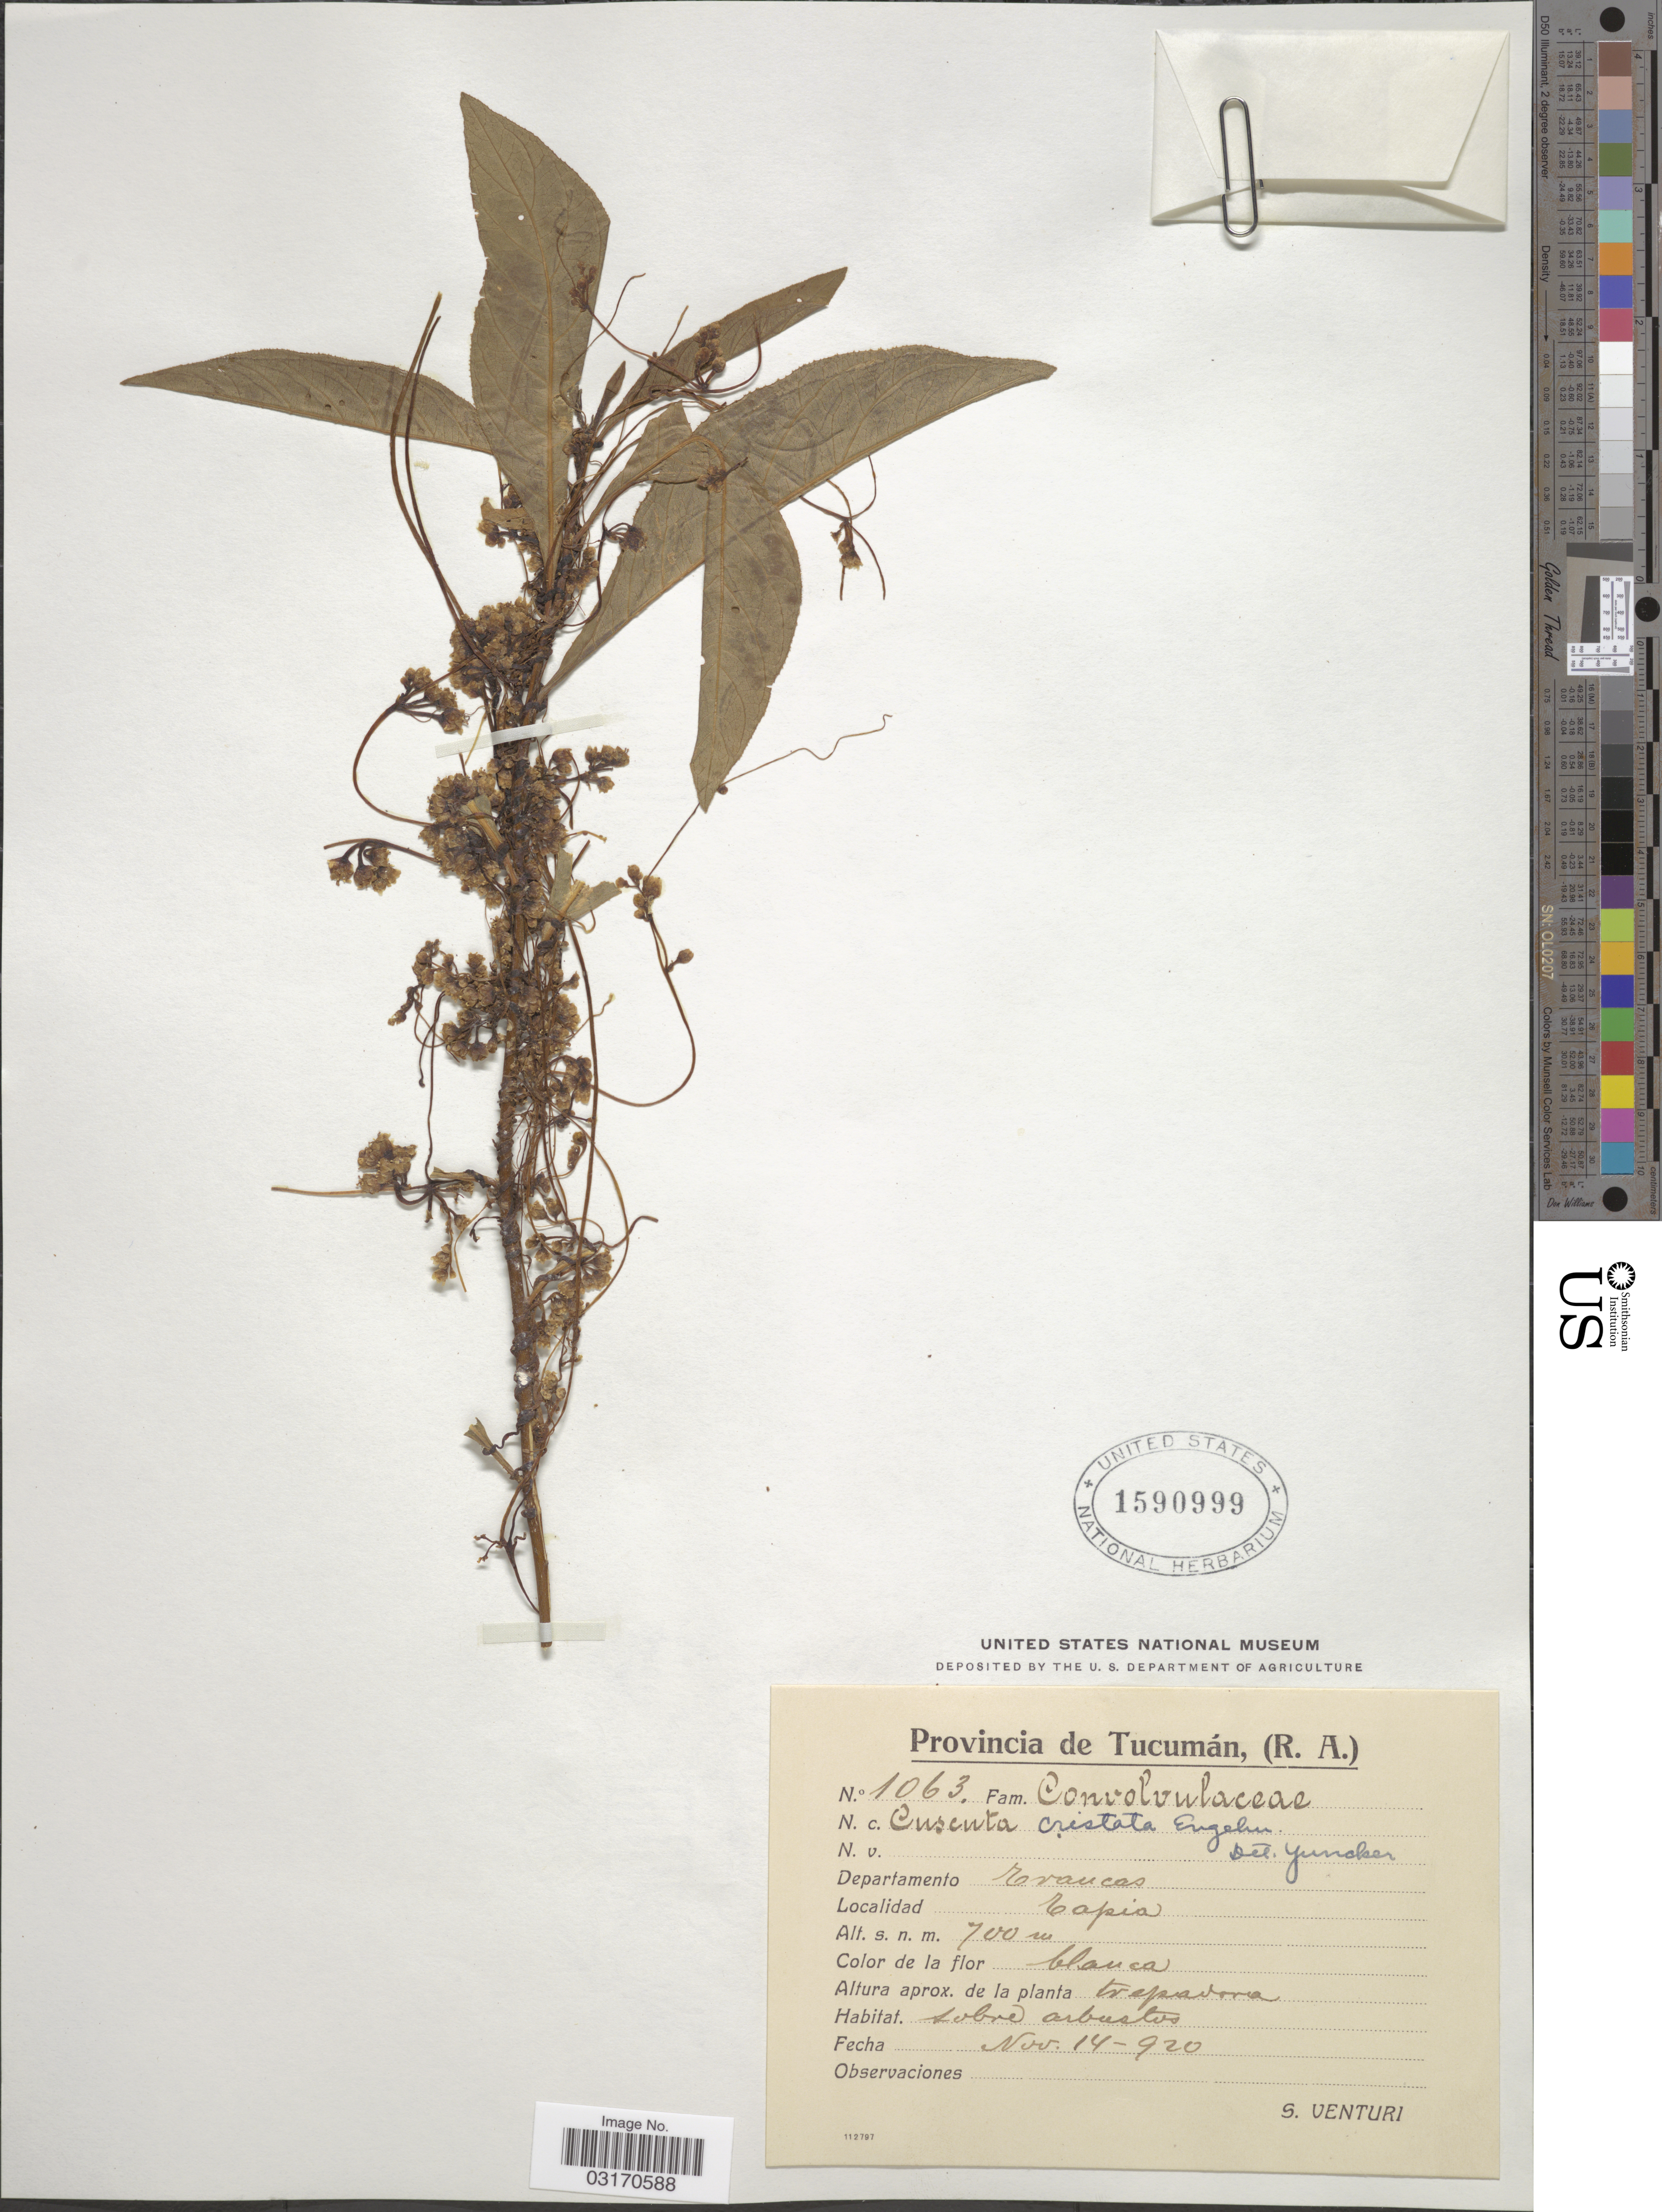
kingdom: Plantae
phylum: Tracheophyta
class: Magnoliopsida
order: Solanales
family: Convolvulaceae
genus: Cuscuta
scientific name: Cuscuta cristata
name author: Engelm.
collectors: S. Venturi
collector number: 1063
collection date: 1920-11-14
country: Argentina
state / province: Tucuman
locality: Provincia de Tucumán, (R. A.). Departamento Trancas. Tapia.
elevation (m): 700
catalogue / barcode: US 1590999